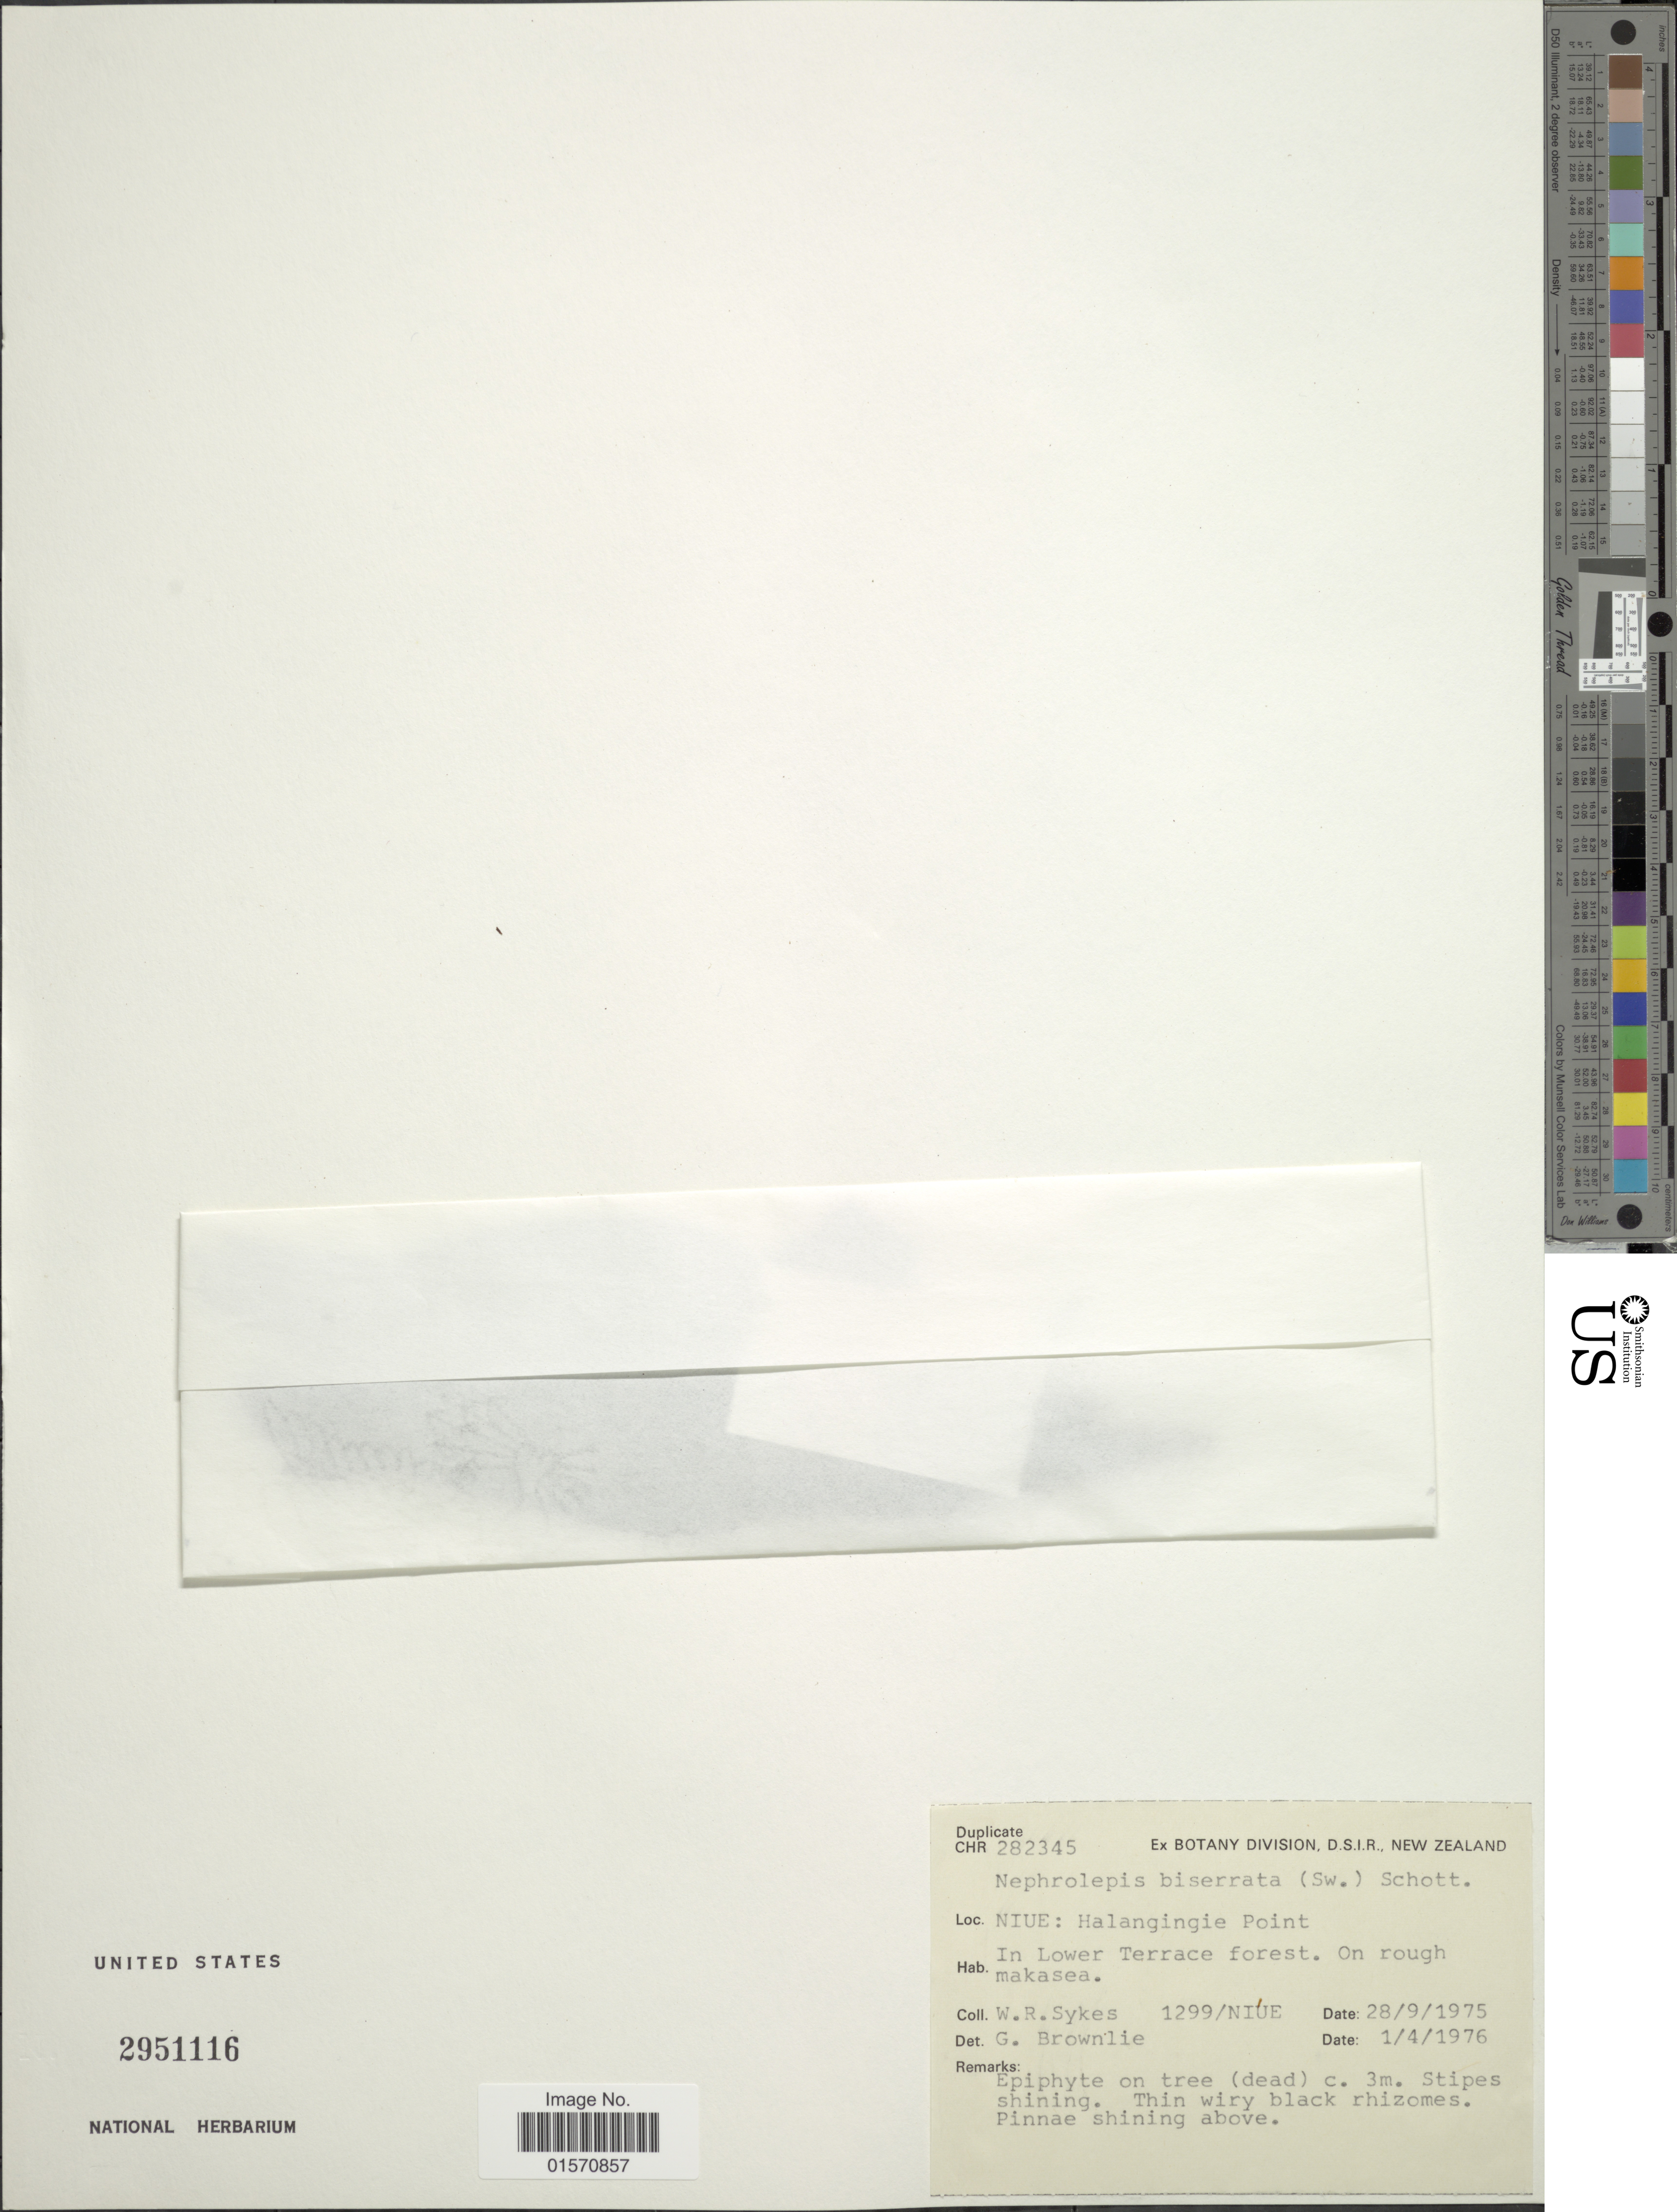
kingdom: Plantae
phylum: Tracheophyta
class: Polypodiopsida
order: Polypodiales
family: Nephrolepidaceae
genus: Nephrolepis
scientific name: Nephrolepis biserrata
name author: (Sw.) Schott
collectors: W. R. Sykes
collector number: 1299/NIUE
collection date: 1975-09-28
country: Niue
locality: Halangingie Point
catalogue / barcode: US 2951116